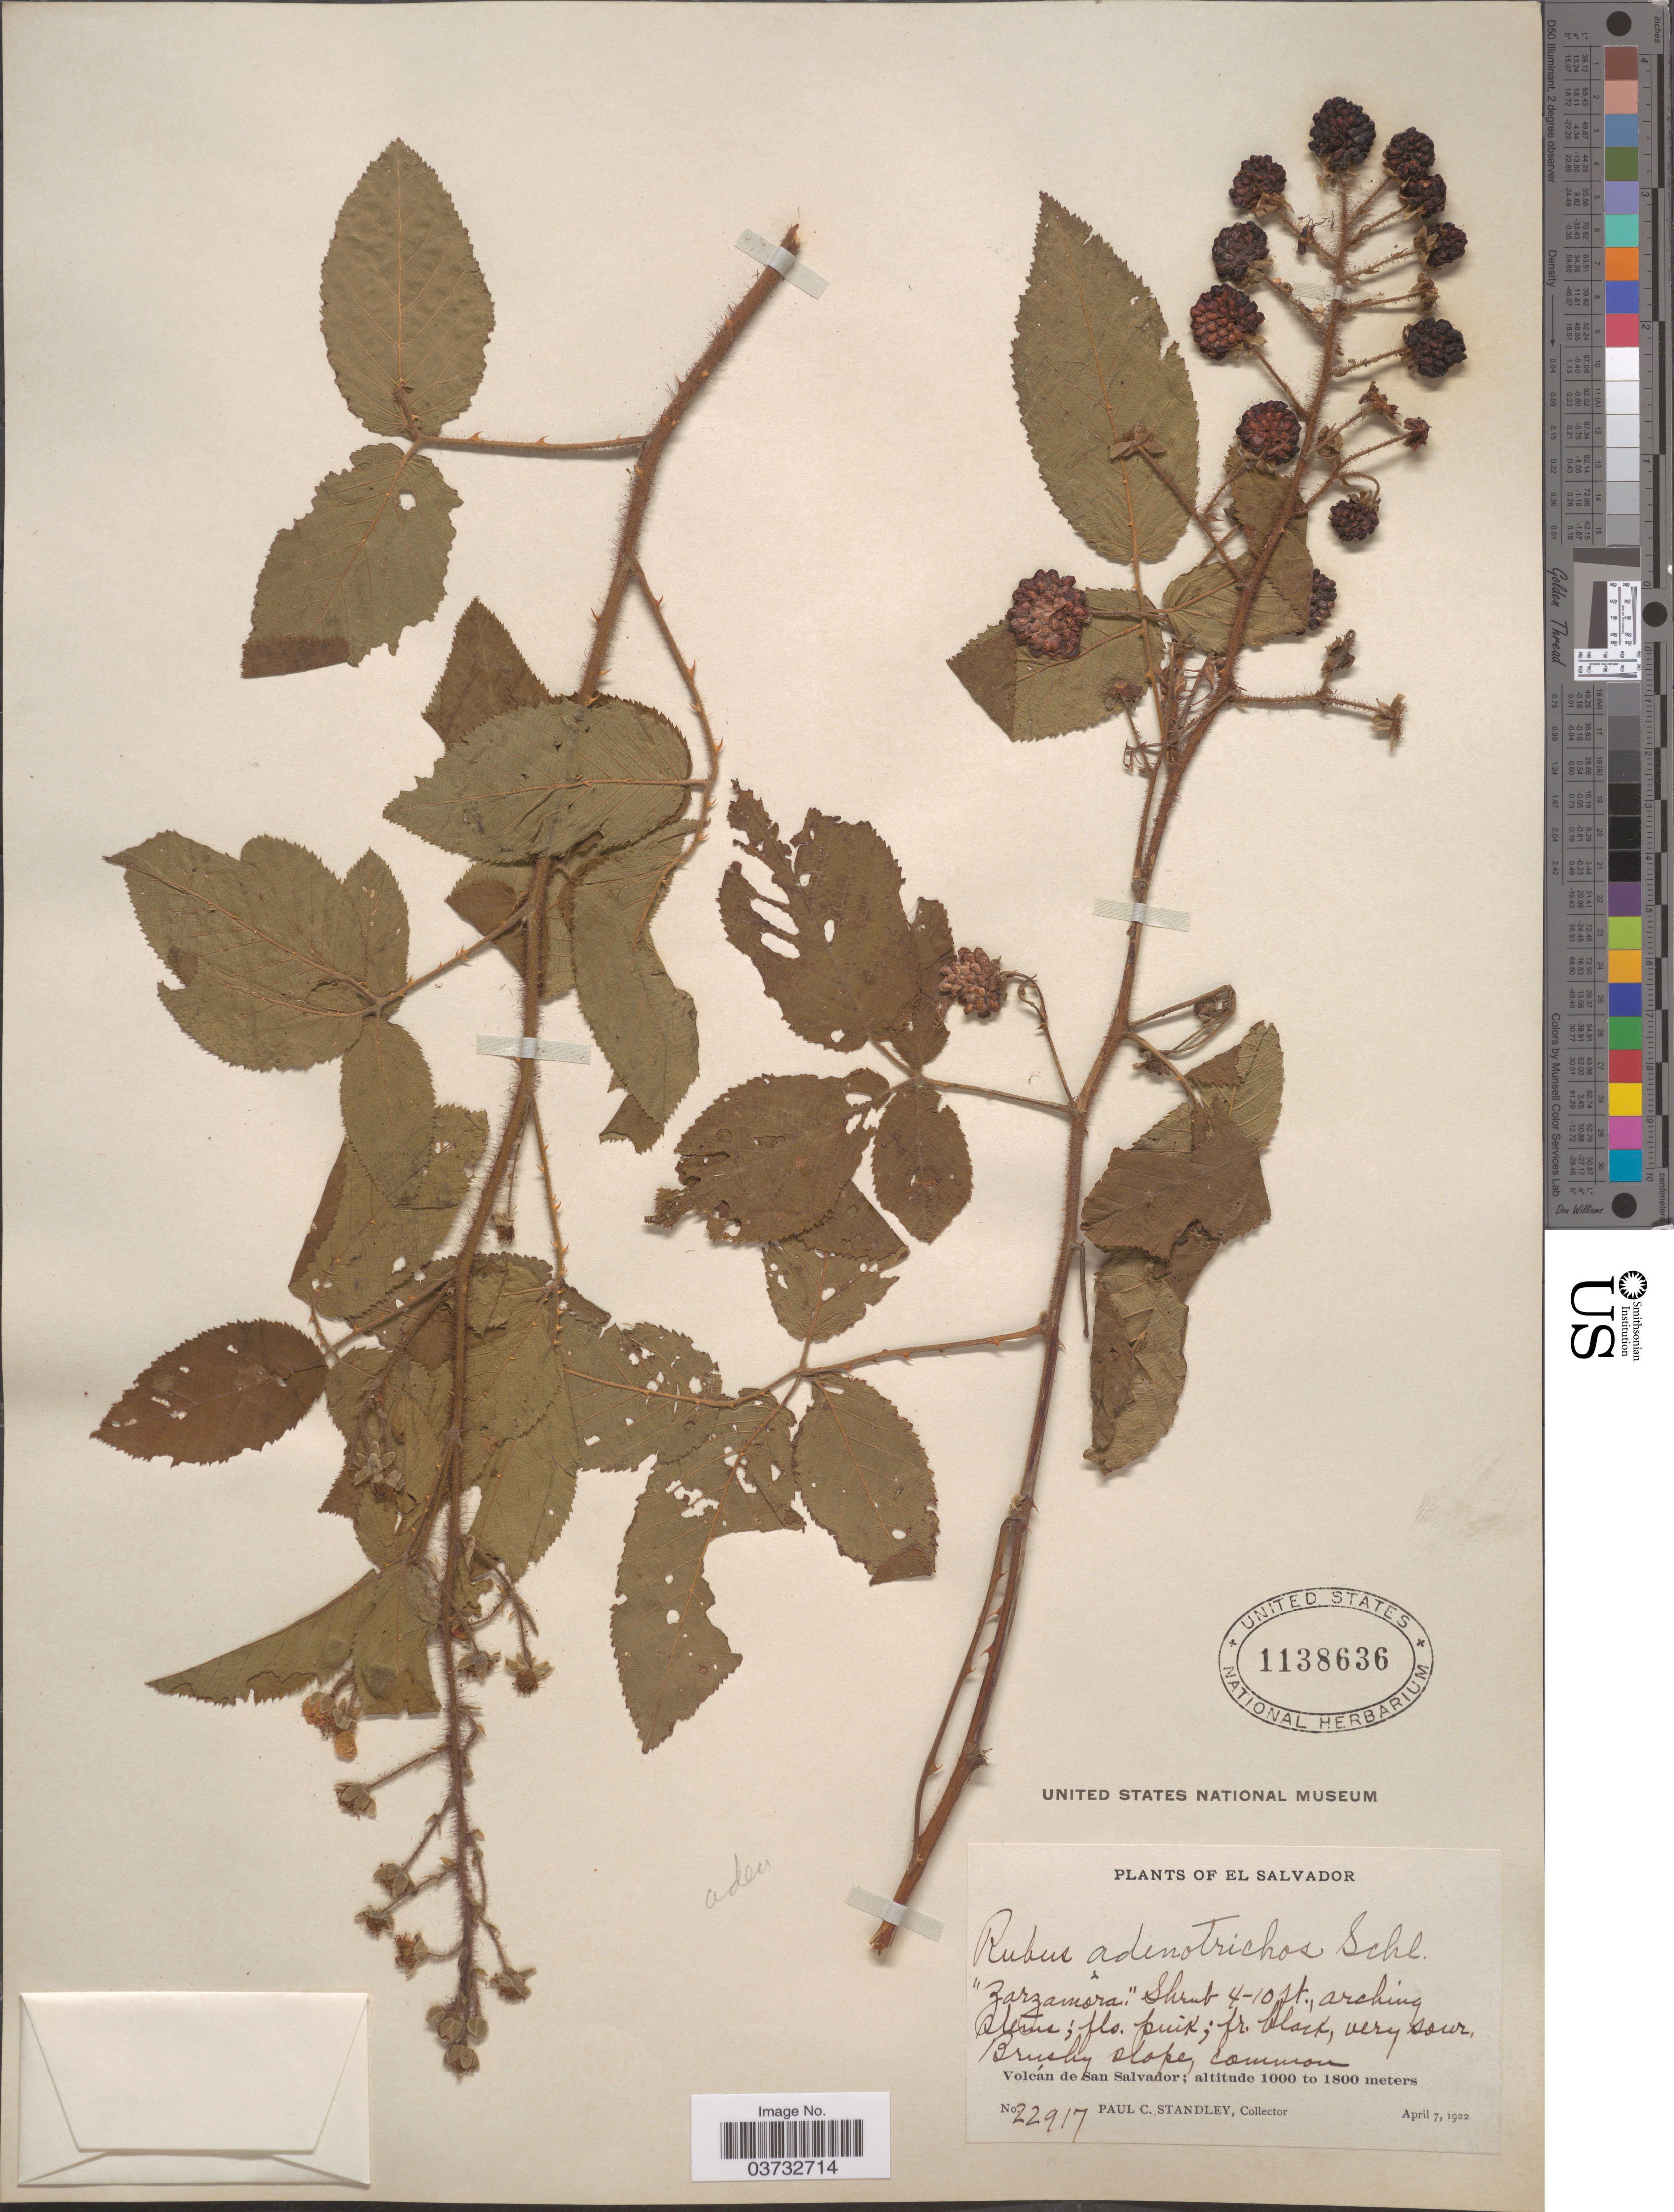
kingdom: Plantae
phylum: Tracheophyta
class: Magnoliopsida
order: Rosales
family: Rosaceae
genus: Rubus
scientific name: Rubus adenotrichos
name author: Schltdl.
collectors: P. C. Standley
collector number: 22917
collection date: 1922-04-07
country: El Salvador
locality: Volcán de San Salvador.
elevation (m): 1000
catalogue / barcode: US 1138636